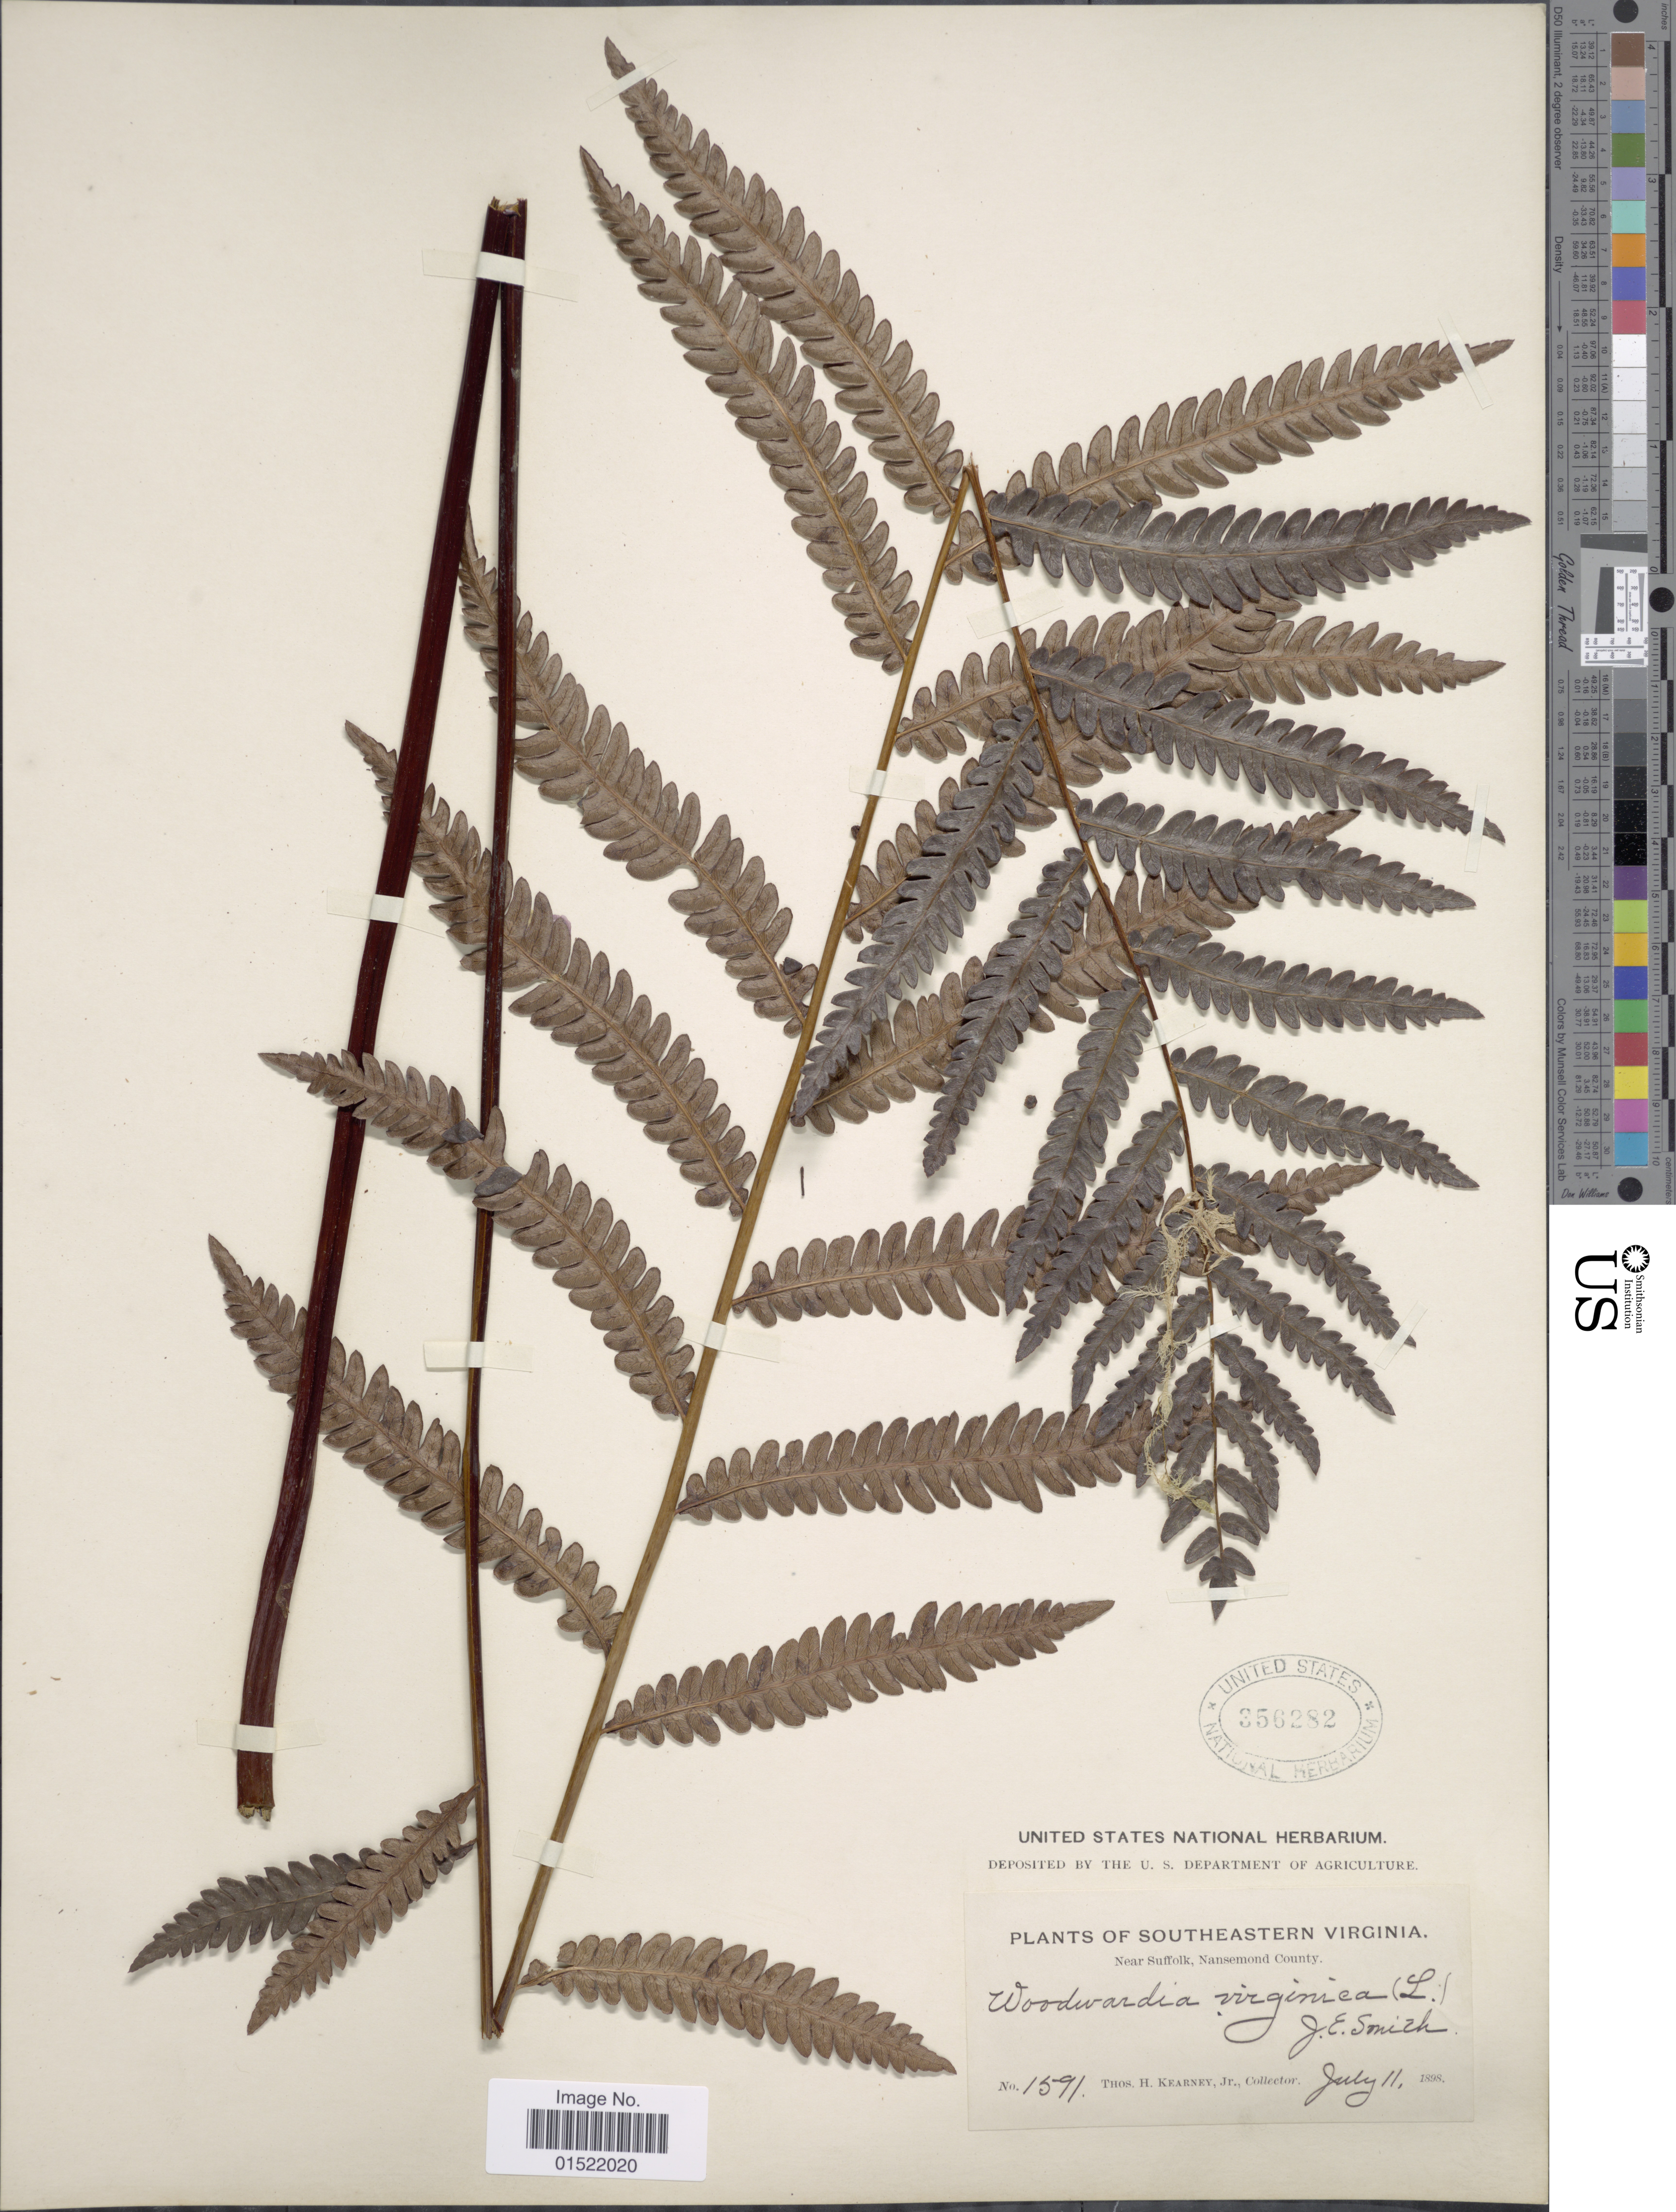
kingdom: Plantae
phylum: Tracheophyta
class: Polypodiopsida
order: Polypodiales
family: Blechnaceae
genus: Woodwardia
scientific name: Woodwardia virginica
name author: (L.) R.M. Sm.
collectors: T. H. Kearney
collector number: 1591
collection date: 1898-07-11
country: United States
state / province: Virginia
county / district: City of Suffolk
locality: Southeastern Virginia, near Suffolk, Nansemond County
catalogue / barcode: US 356282